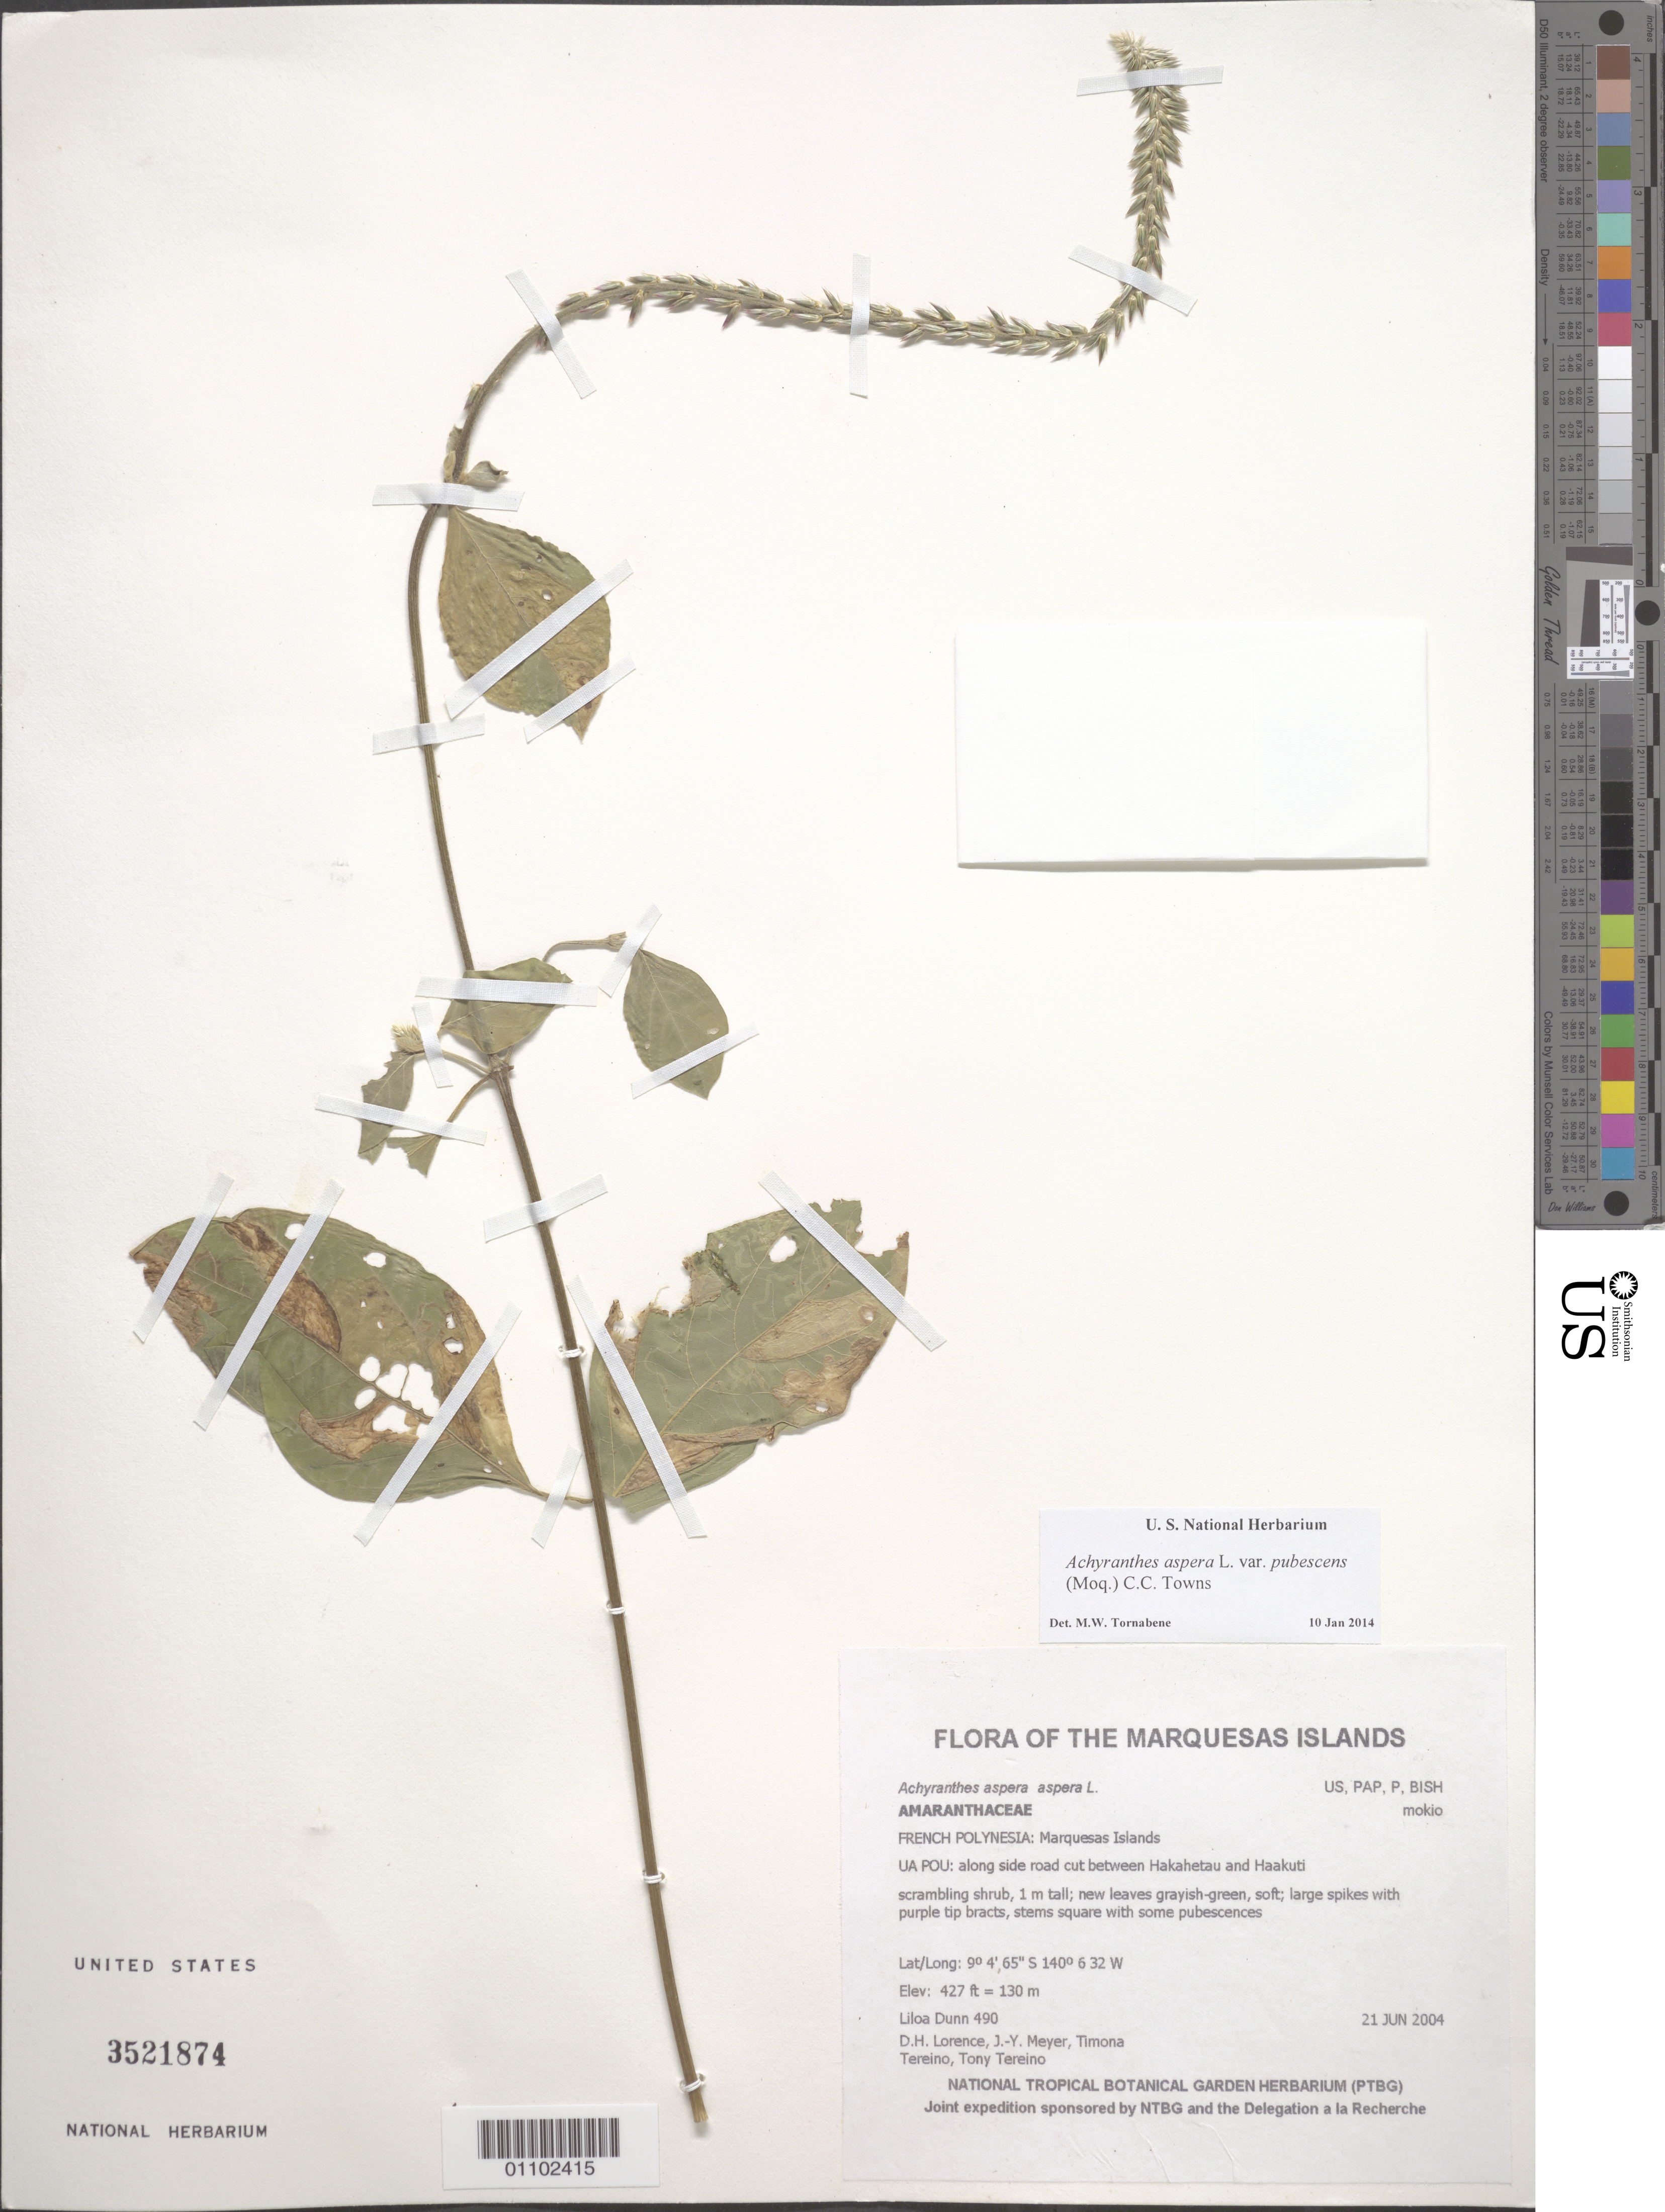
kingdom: Plantae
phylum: Tracheophyta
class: Magnoliopsida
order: Caryophyllales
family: Amaranthaceae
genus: Achyranthes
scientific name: Achyranthes aspera var. pubescens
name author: (Moq.) C. C. Towns.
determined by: Lorence, David H., (PTBG), National Tropical Botanical Garden (UNITED STATES)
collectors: L. Dunn, D. Lorence, J.-Y. Meyer, T. Tereino & T. Tereino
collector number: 490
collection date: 2004-06-21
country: French Polynesia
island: Ua Pou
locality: Along side road cut between Hakahetau and Haakuti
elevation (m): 130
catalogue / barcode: US 3521874